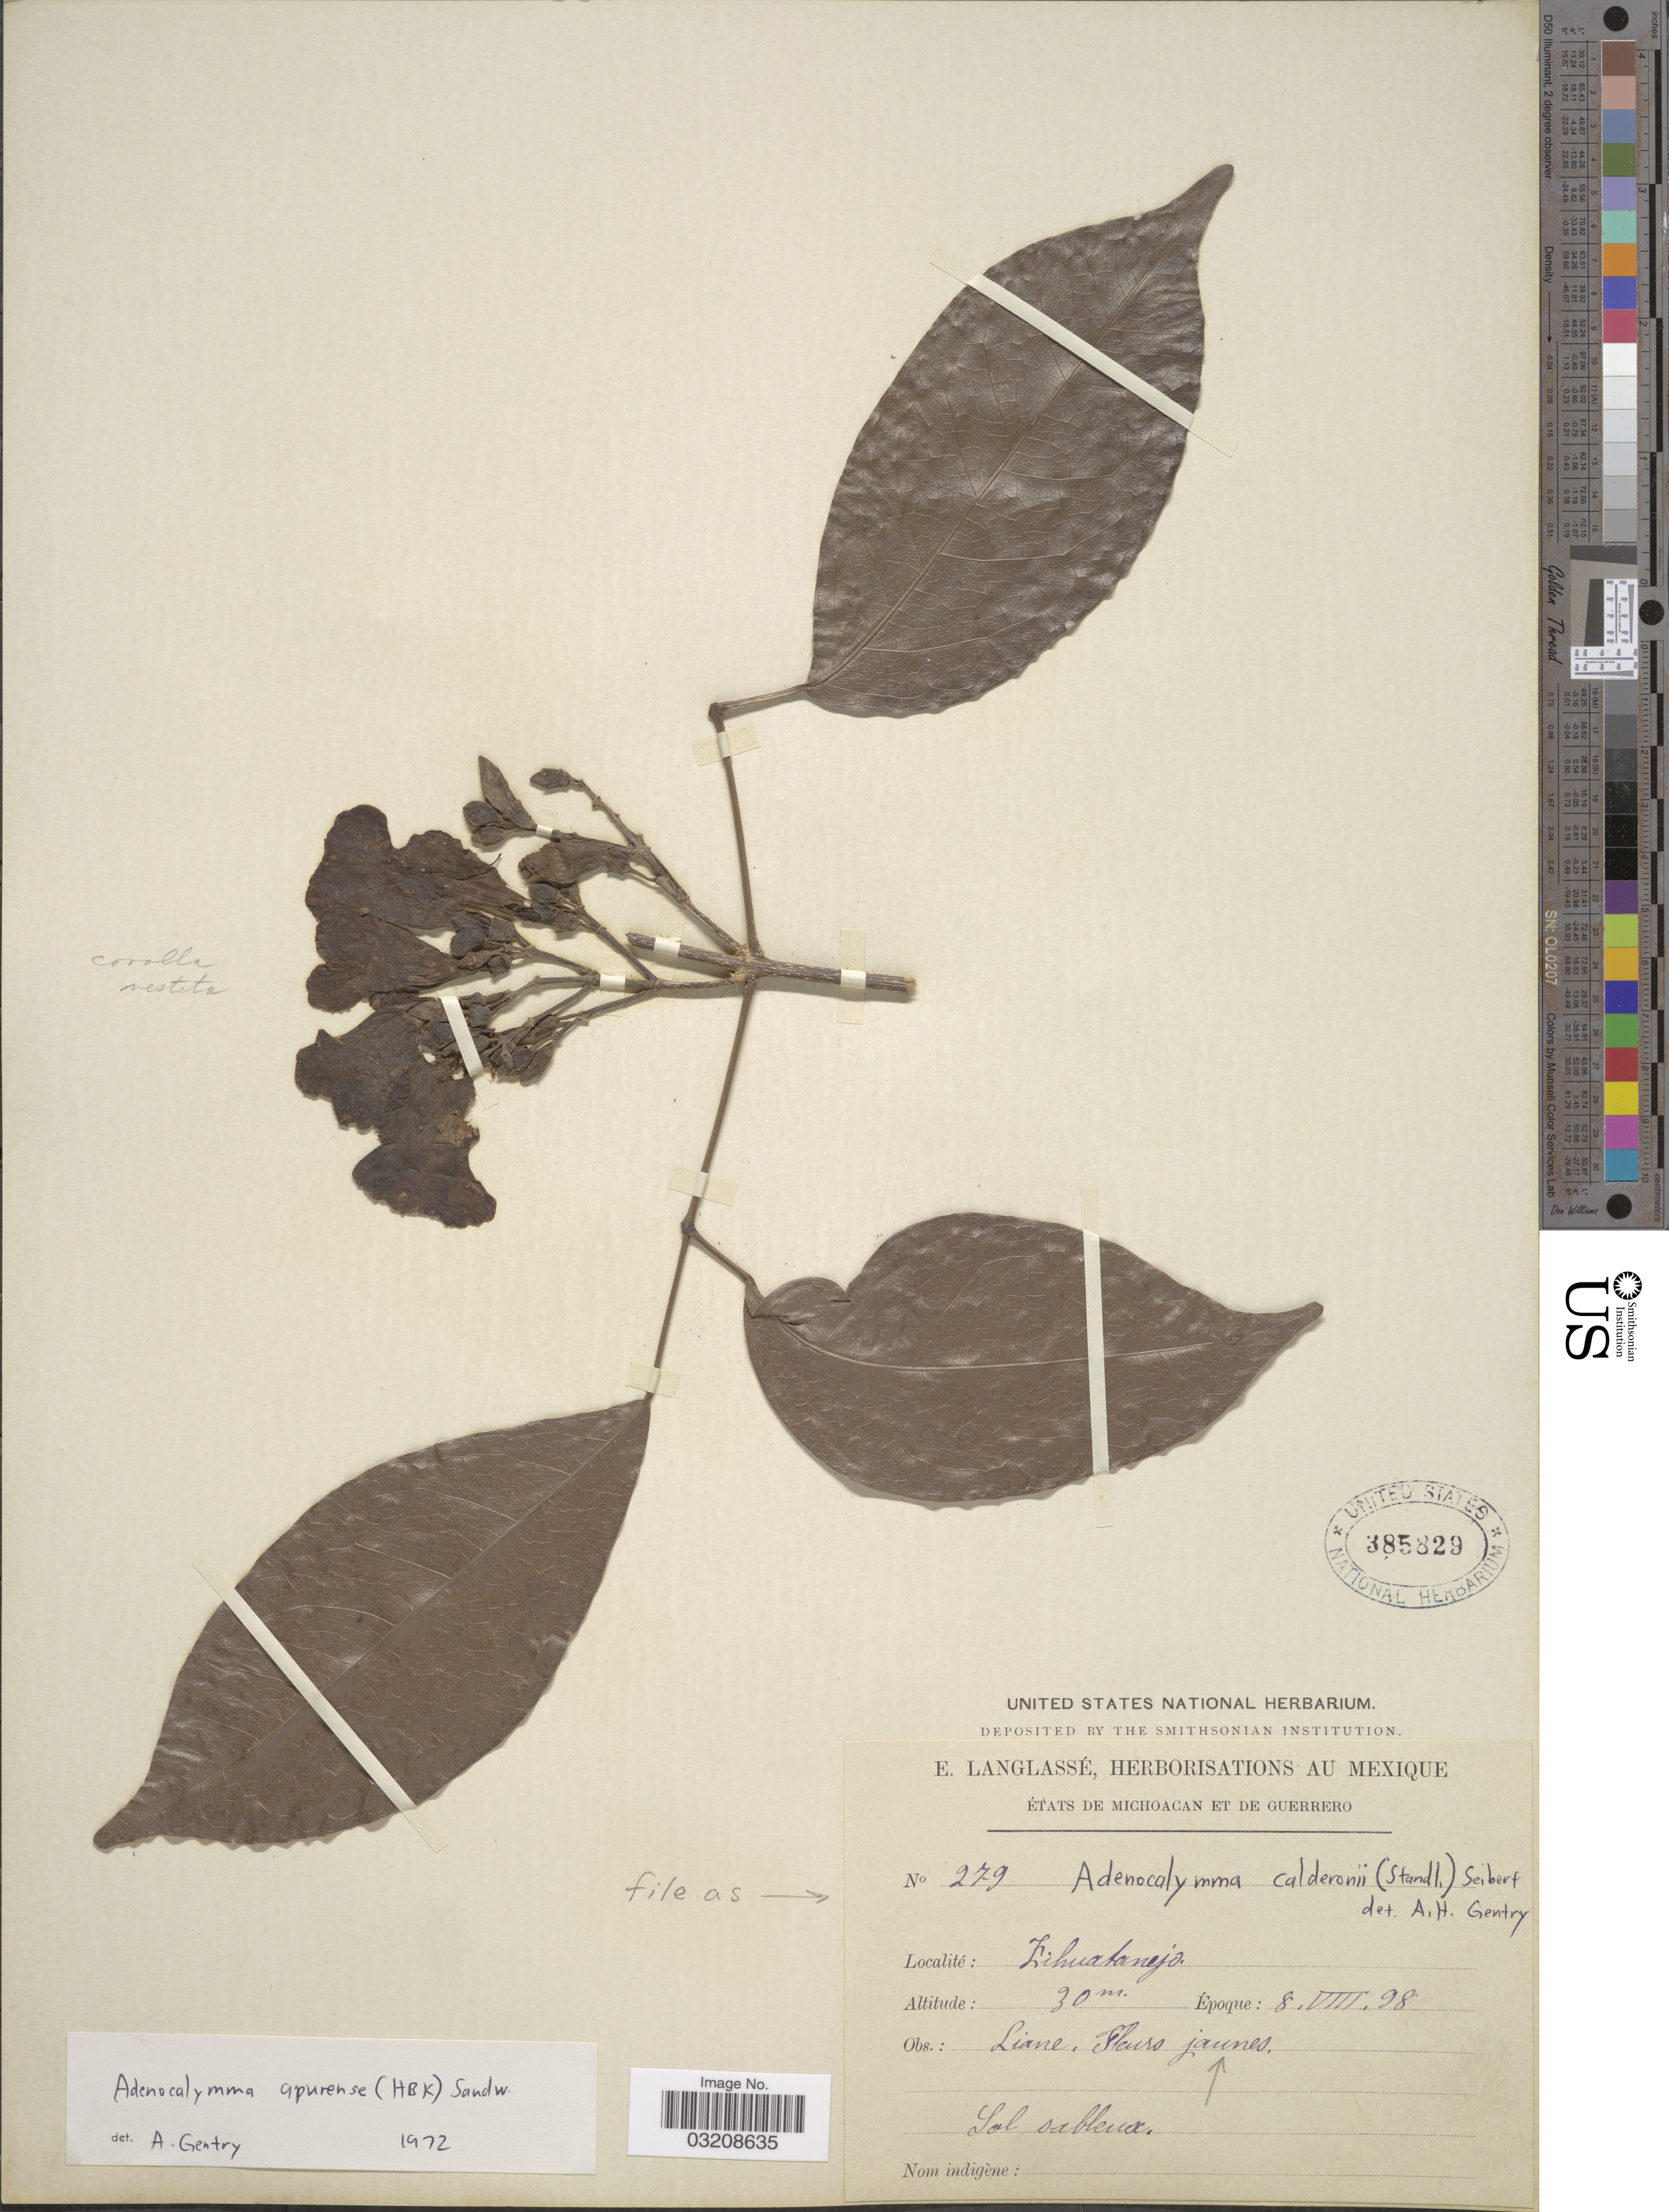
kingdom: Plantae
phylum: Tracheophyta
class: Magnoliopsida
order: Lamiales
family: Bignoniaceae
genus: Adenocalymma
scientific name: Adenocalymma calderonii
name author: (Standl.) Seibert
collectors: E. Langlassé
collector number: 279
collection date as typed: Transcribed d/m/y: 8/8/98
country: Mexico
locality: États de Michoacan et de Guerrero. Zihuatanejo.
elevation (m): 30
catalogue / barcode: US 385829